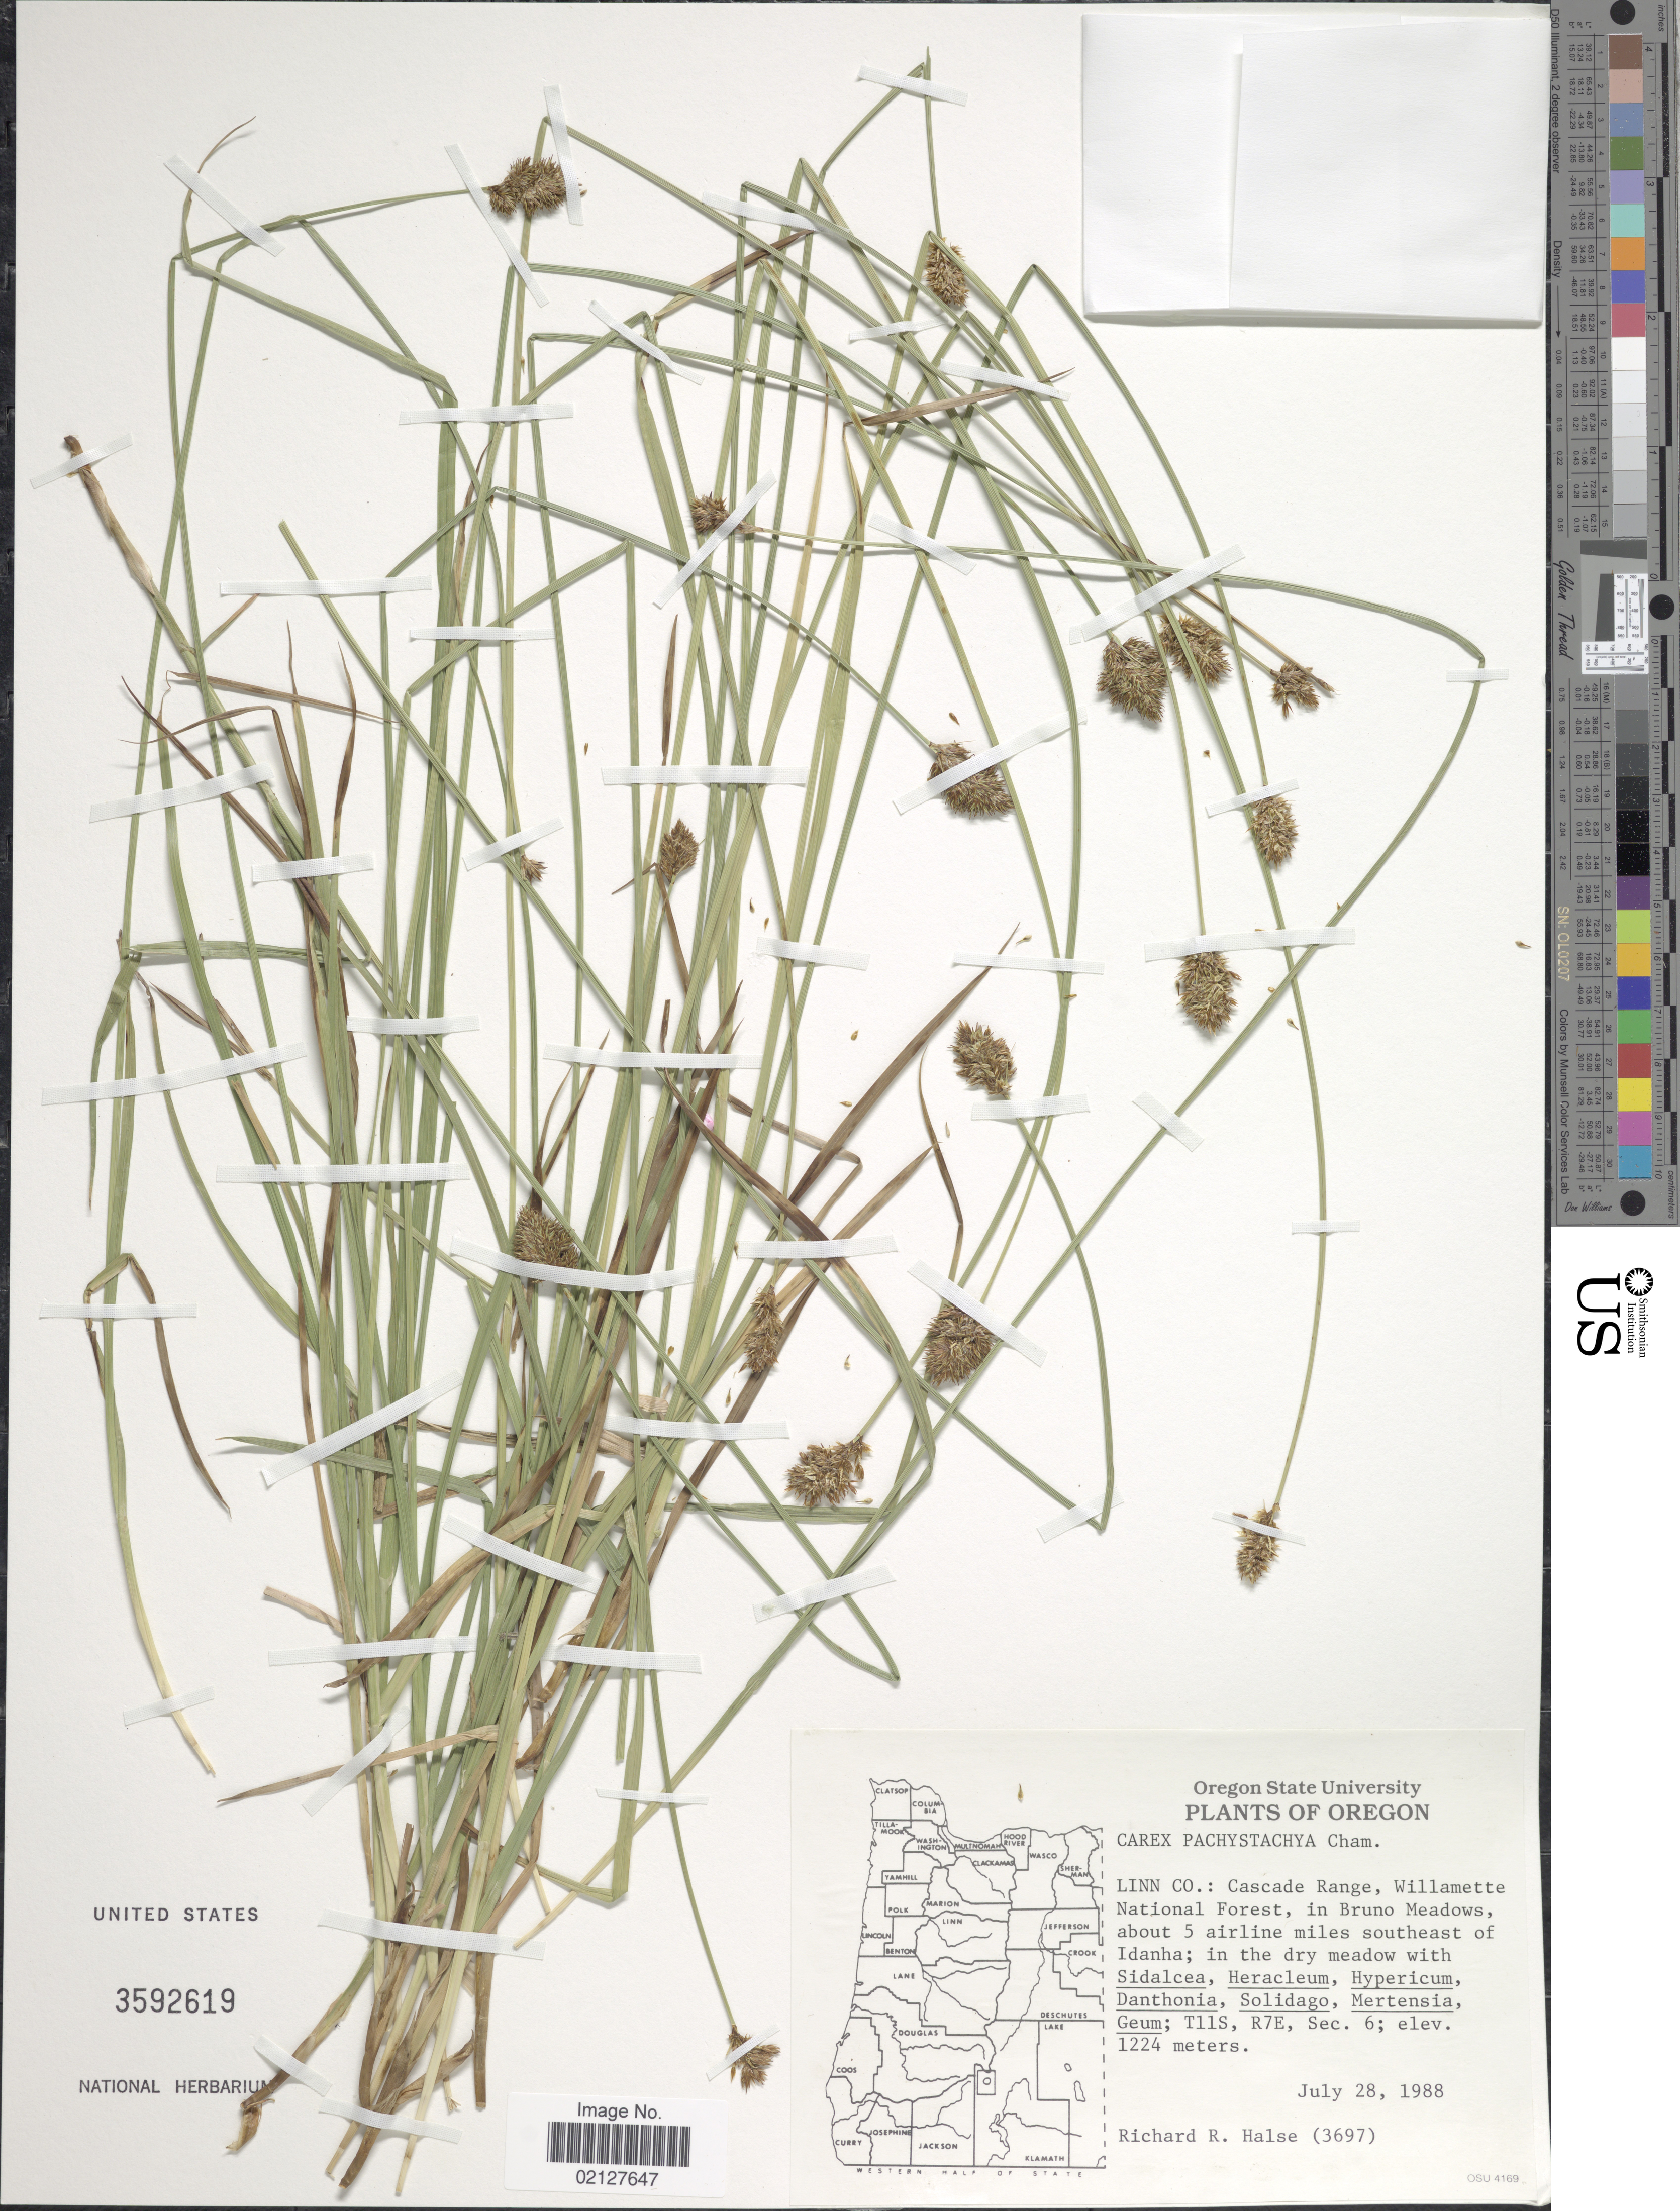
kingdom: Plantae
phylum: Tracheophyta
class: Liliopsida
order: Poales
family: Cyperaceae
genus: Carex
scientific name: Carex pachystachya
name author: Cham. ex Steud.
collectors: R. Halse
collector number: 3697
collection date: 1988-07-27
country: United States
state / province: Oregon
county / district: Linn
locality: Linn Co.: Cascade Range, Willamette National Forest, in Bruno Meadows, about 5 airline miles southeast of Idanha. T11S, R7E, Sec. 6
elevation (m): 1224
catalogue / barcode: US 3592619